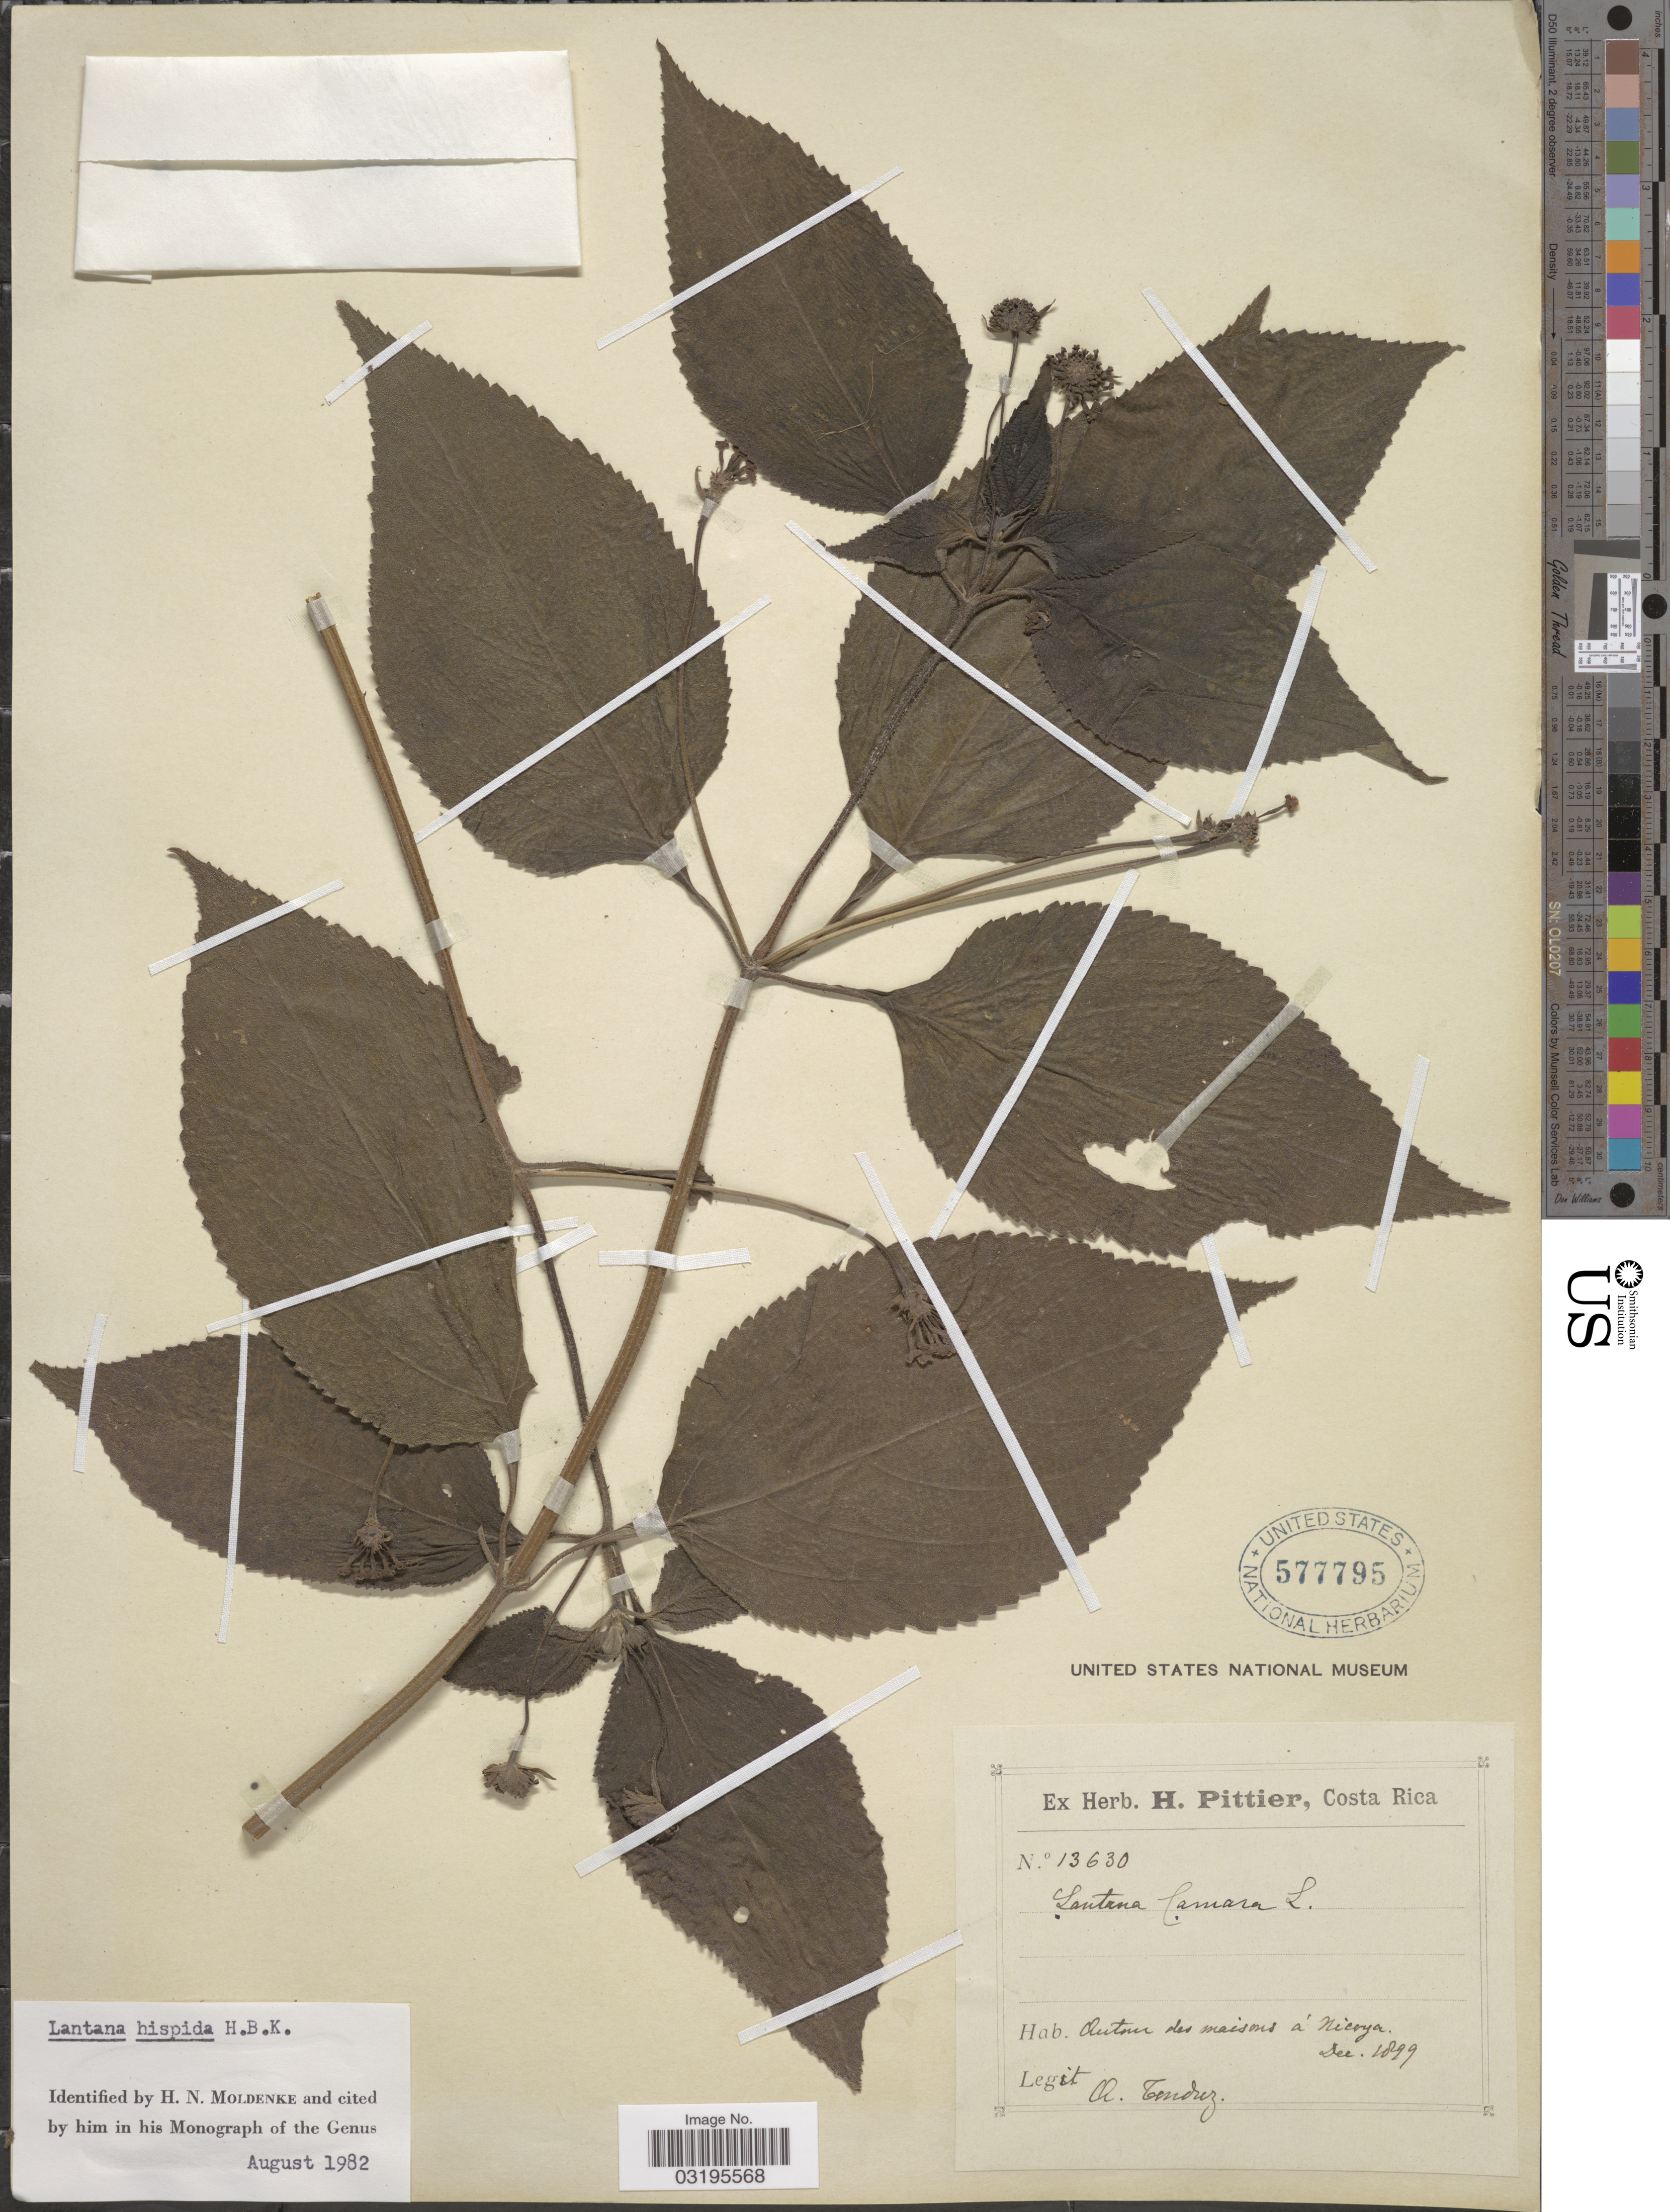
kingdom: Plantae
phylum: Tracheophyta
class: Magnoliopsida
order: Lamiales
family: Verbenaceae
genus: Lantana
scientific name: Lantana hispida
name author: Kunth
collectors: A. Tonduz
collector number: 13630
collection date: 1899-12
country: Costa Rica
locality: Auteur des maisons á Nicoya.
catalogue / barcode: US 577795